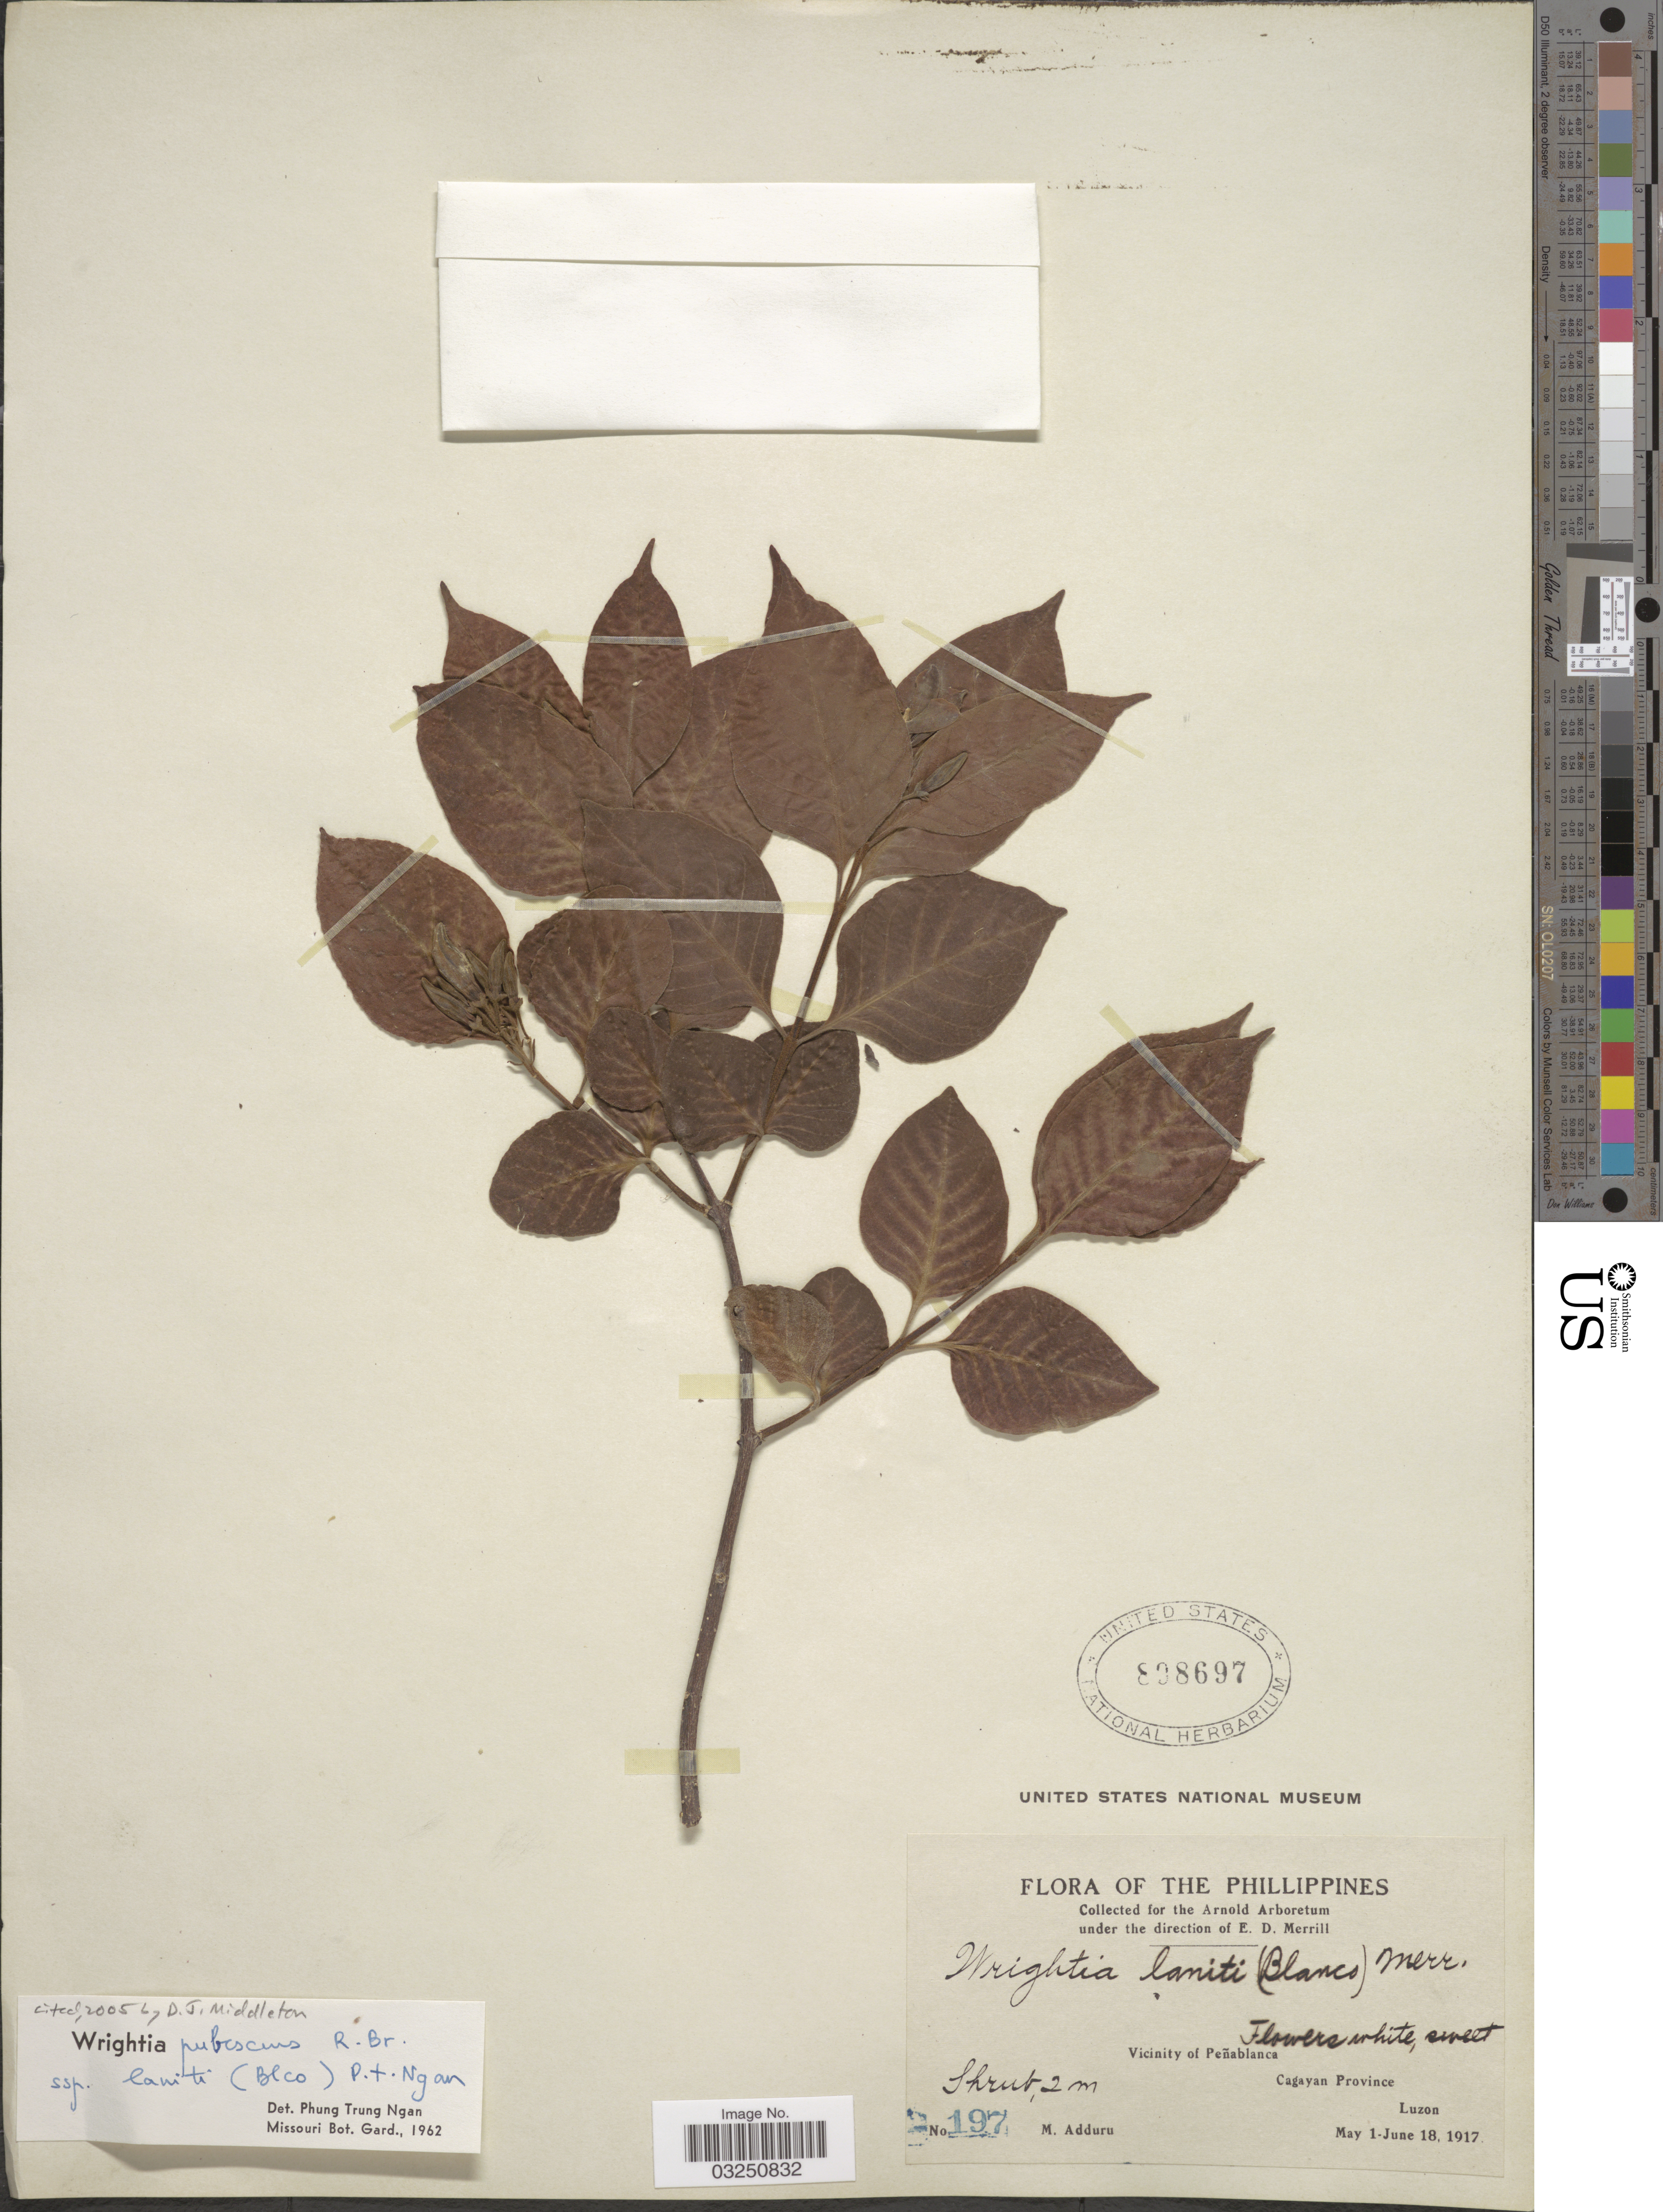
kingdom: Plantae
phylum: Tracheophyta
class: Magnoliopsida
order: Gentianales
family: Apocynaceae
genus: Wrightia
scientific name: Wrightia pubescens subsp. laniti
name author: (M. Blanco) Ngan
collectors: M. Adduru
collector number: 197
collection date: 1917-05-01/1917-06-18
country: Philippines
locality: Vicinity of Peñablanca. Cagayan Province Luzon.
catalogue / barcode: US 808697